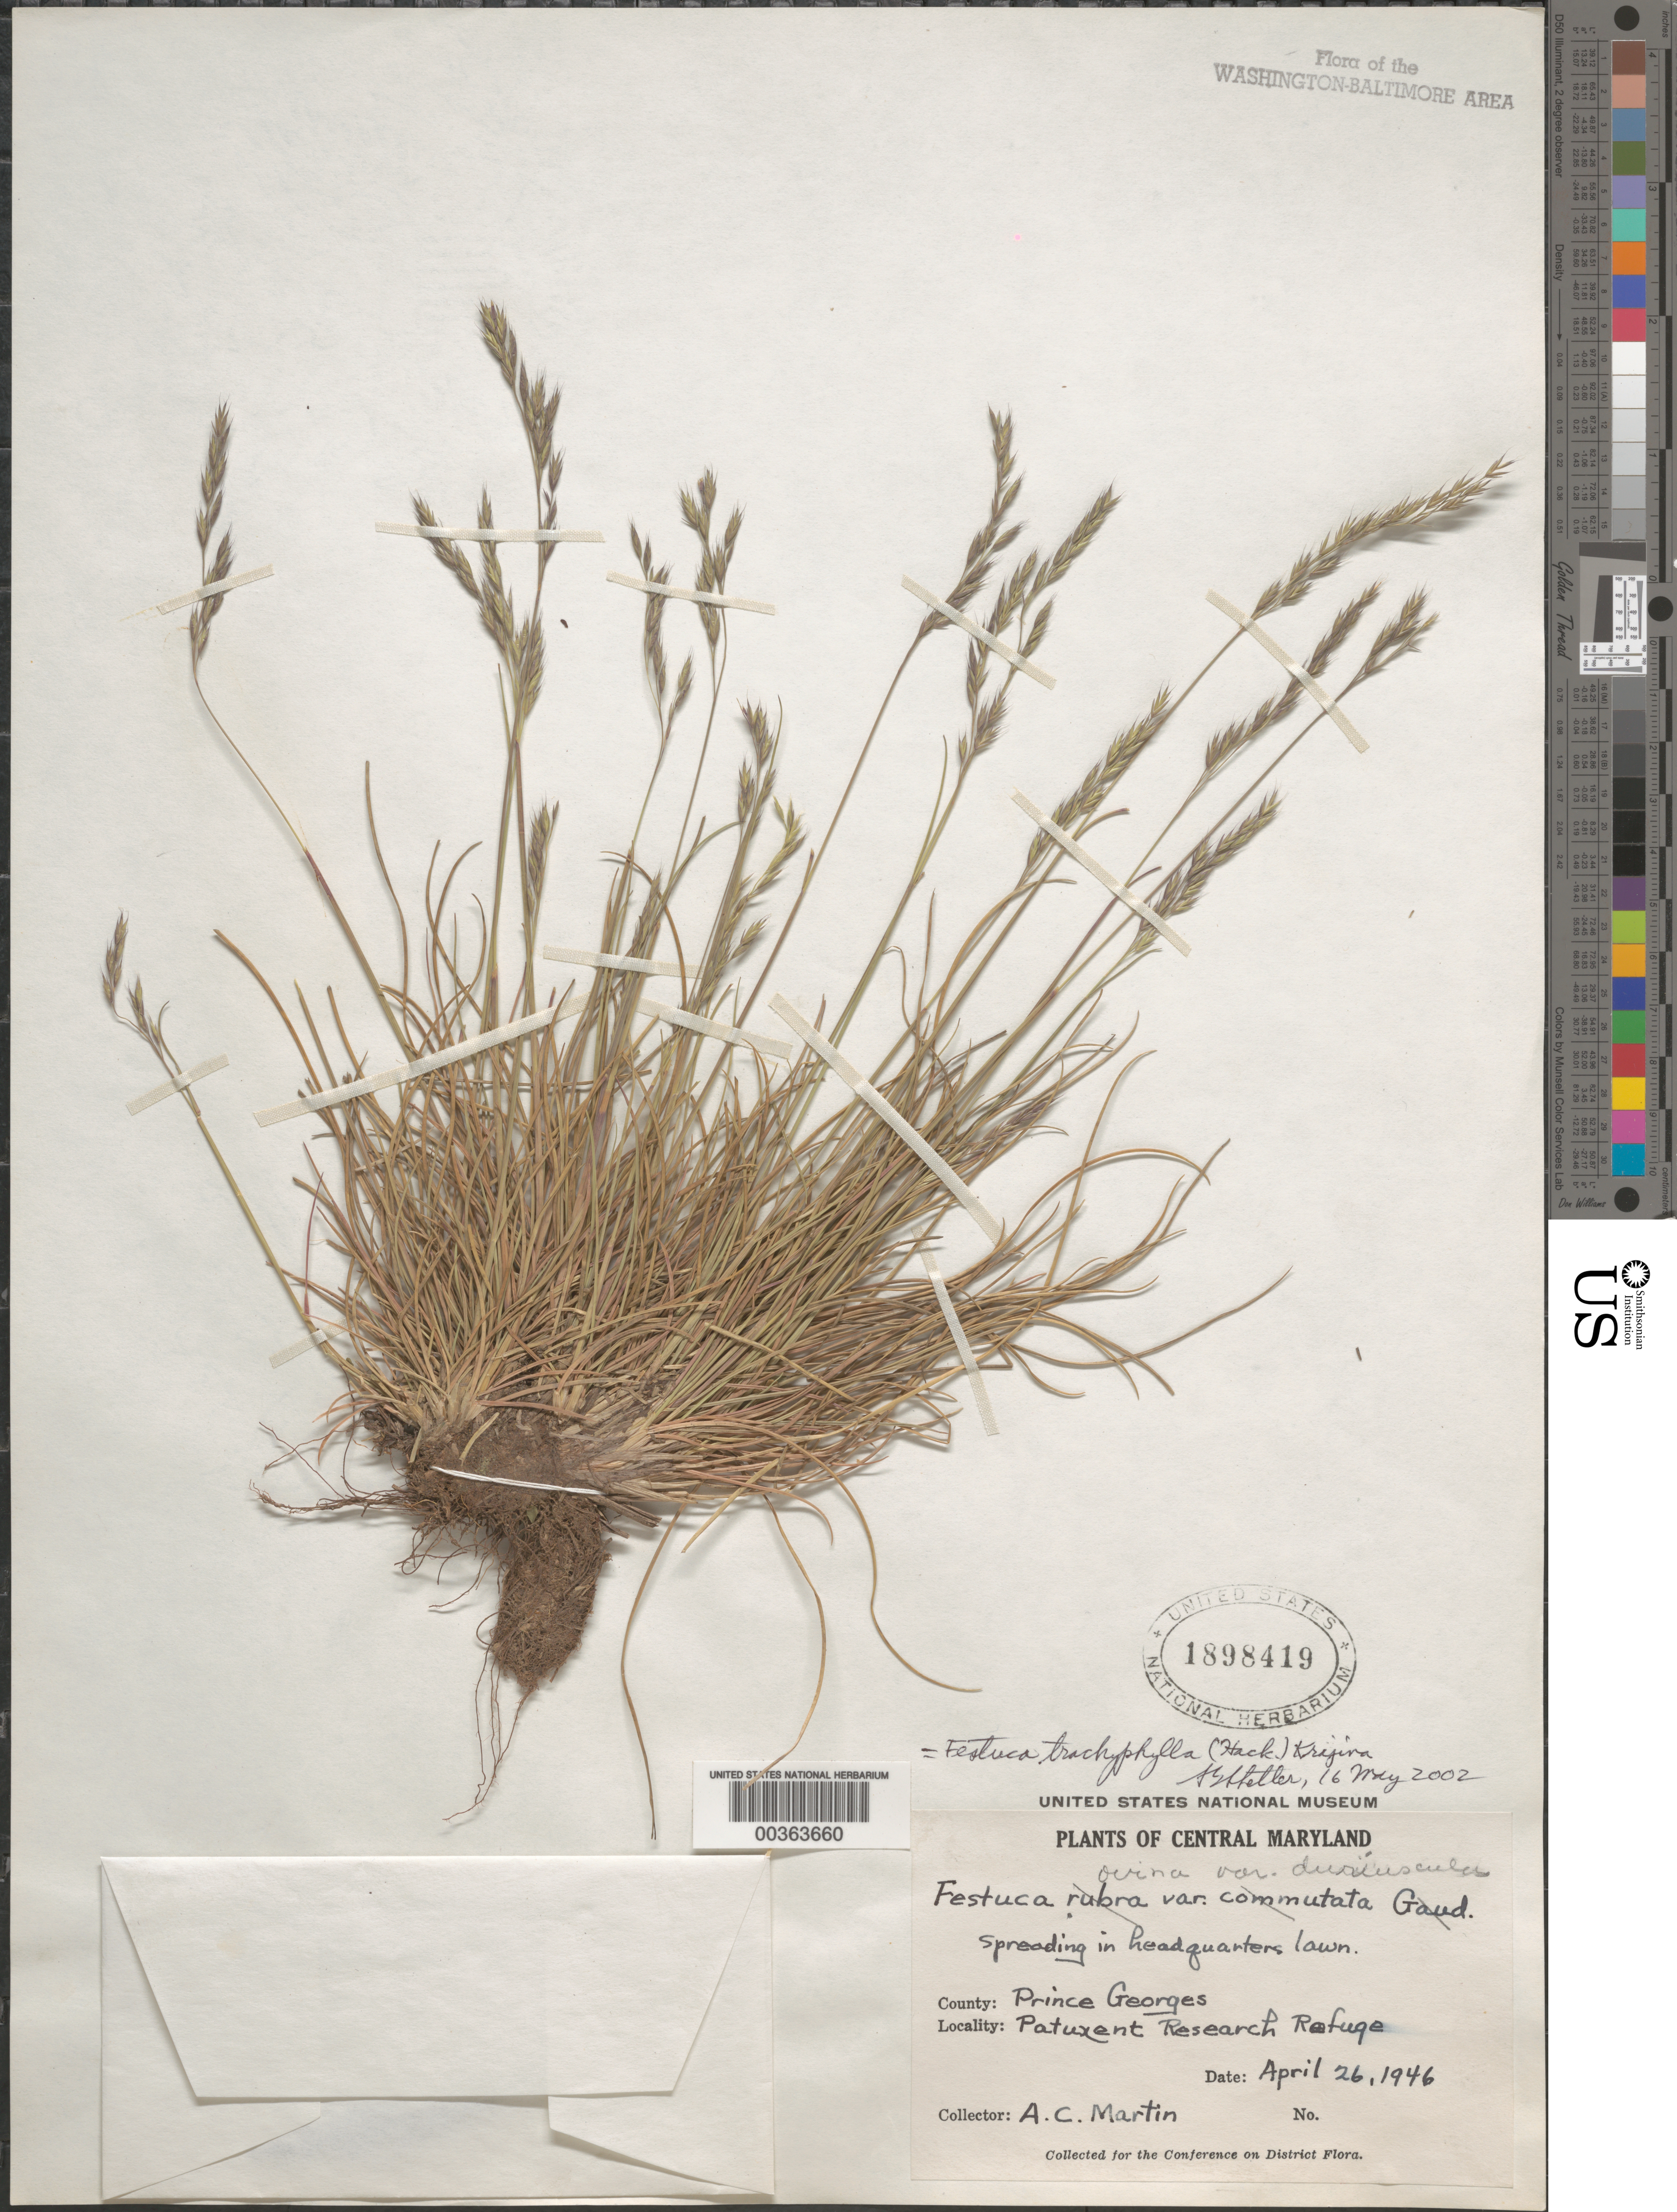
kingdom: Plantae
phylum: Tracheophyta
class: Liliopsida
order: Poales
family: Poaceae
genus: Festuca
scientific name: Festuca trachyphylla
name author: (Hack.) Krajina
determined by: Shetler, Stanwyn G., (US), NMNH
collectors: A. C. Martin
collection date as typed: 26 Apr 1946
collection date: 1946-04-26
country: United States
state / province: Maryland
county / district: Prince George's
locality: Patuxent Research Refuge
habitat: Headquarters lawn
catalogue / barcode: US 1898419